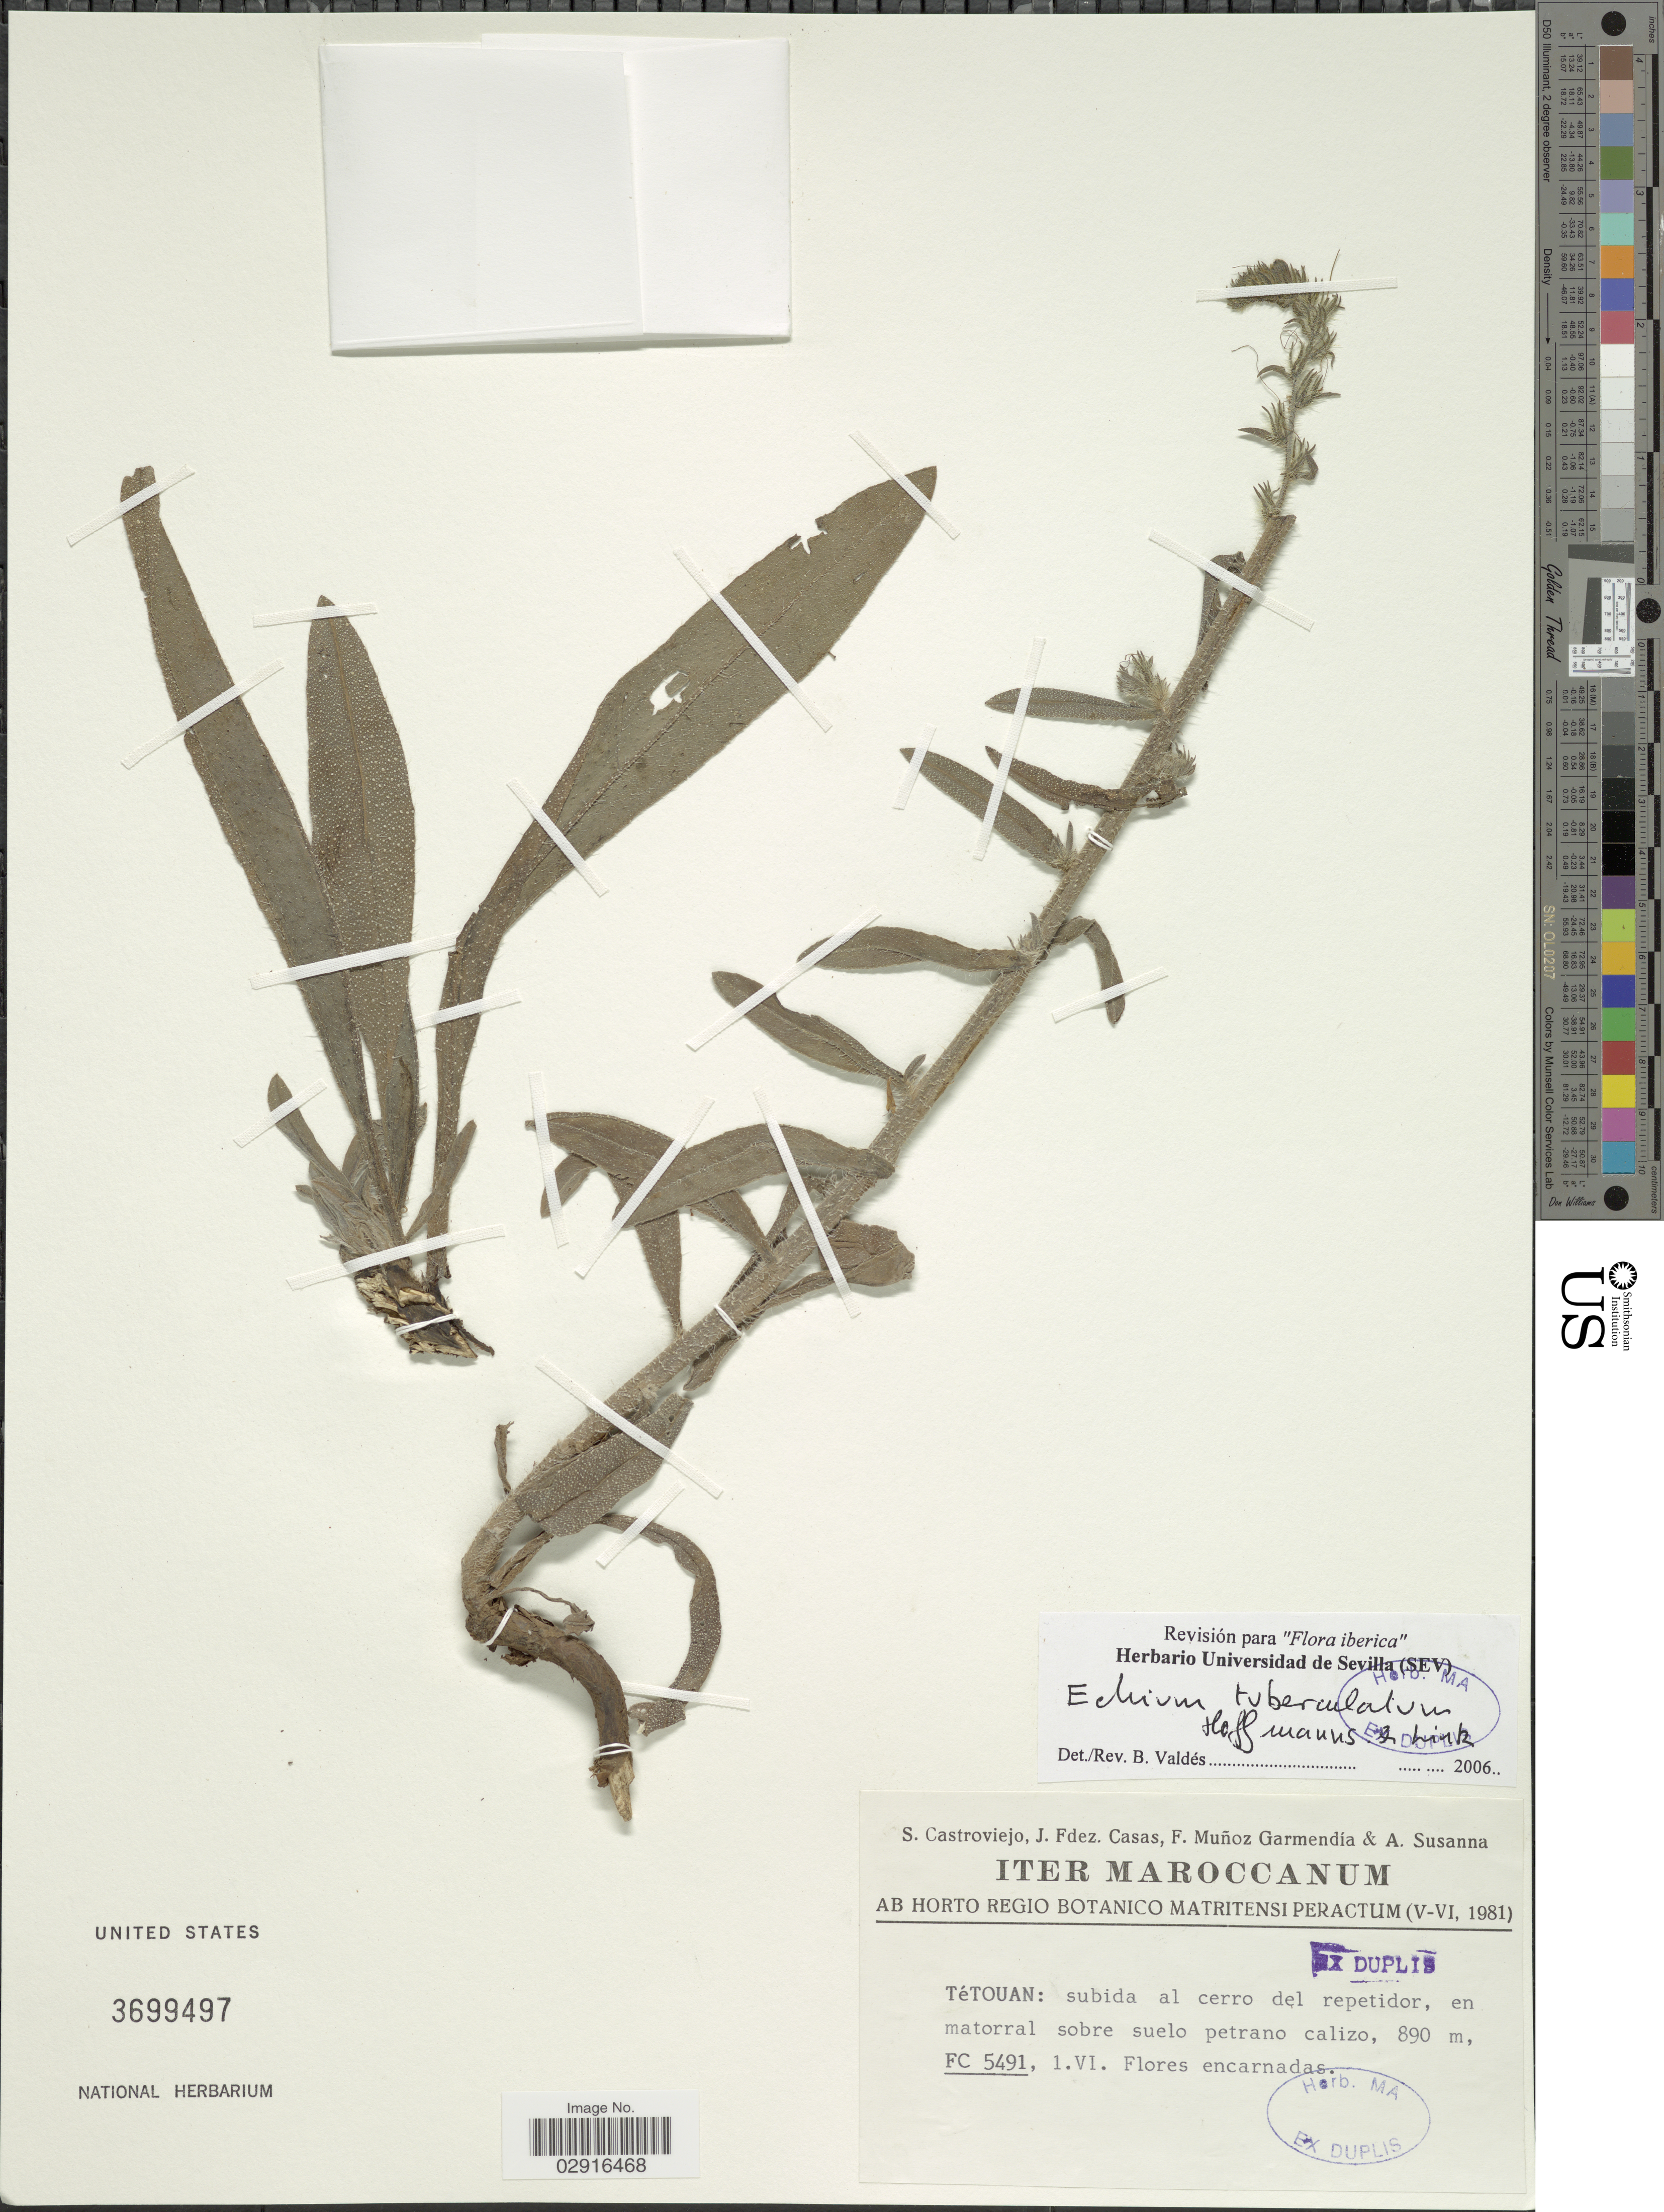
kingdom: Plantae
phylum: Tracheophyta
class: Magnoliopsida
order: Boraginales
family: Boraginaceae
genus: Echium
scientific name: Echium tuberculatum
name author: Hoffmanns. & Link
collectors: S. Castroviejo, J. Fernández, F. Muñoz Garmendia & A. Sussana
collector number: FC 5491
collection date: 1981-06-01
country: Morocco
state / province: Tanger-Tétouan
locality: Tétouan: subida al cerro del repetidor.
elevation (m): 890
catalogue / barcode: US 3699497